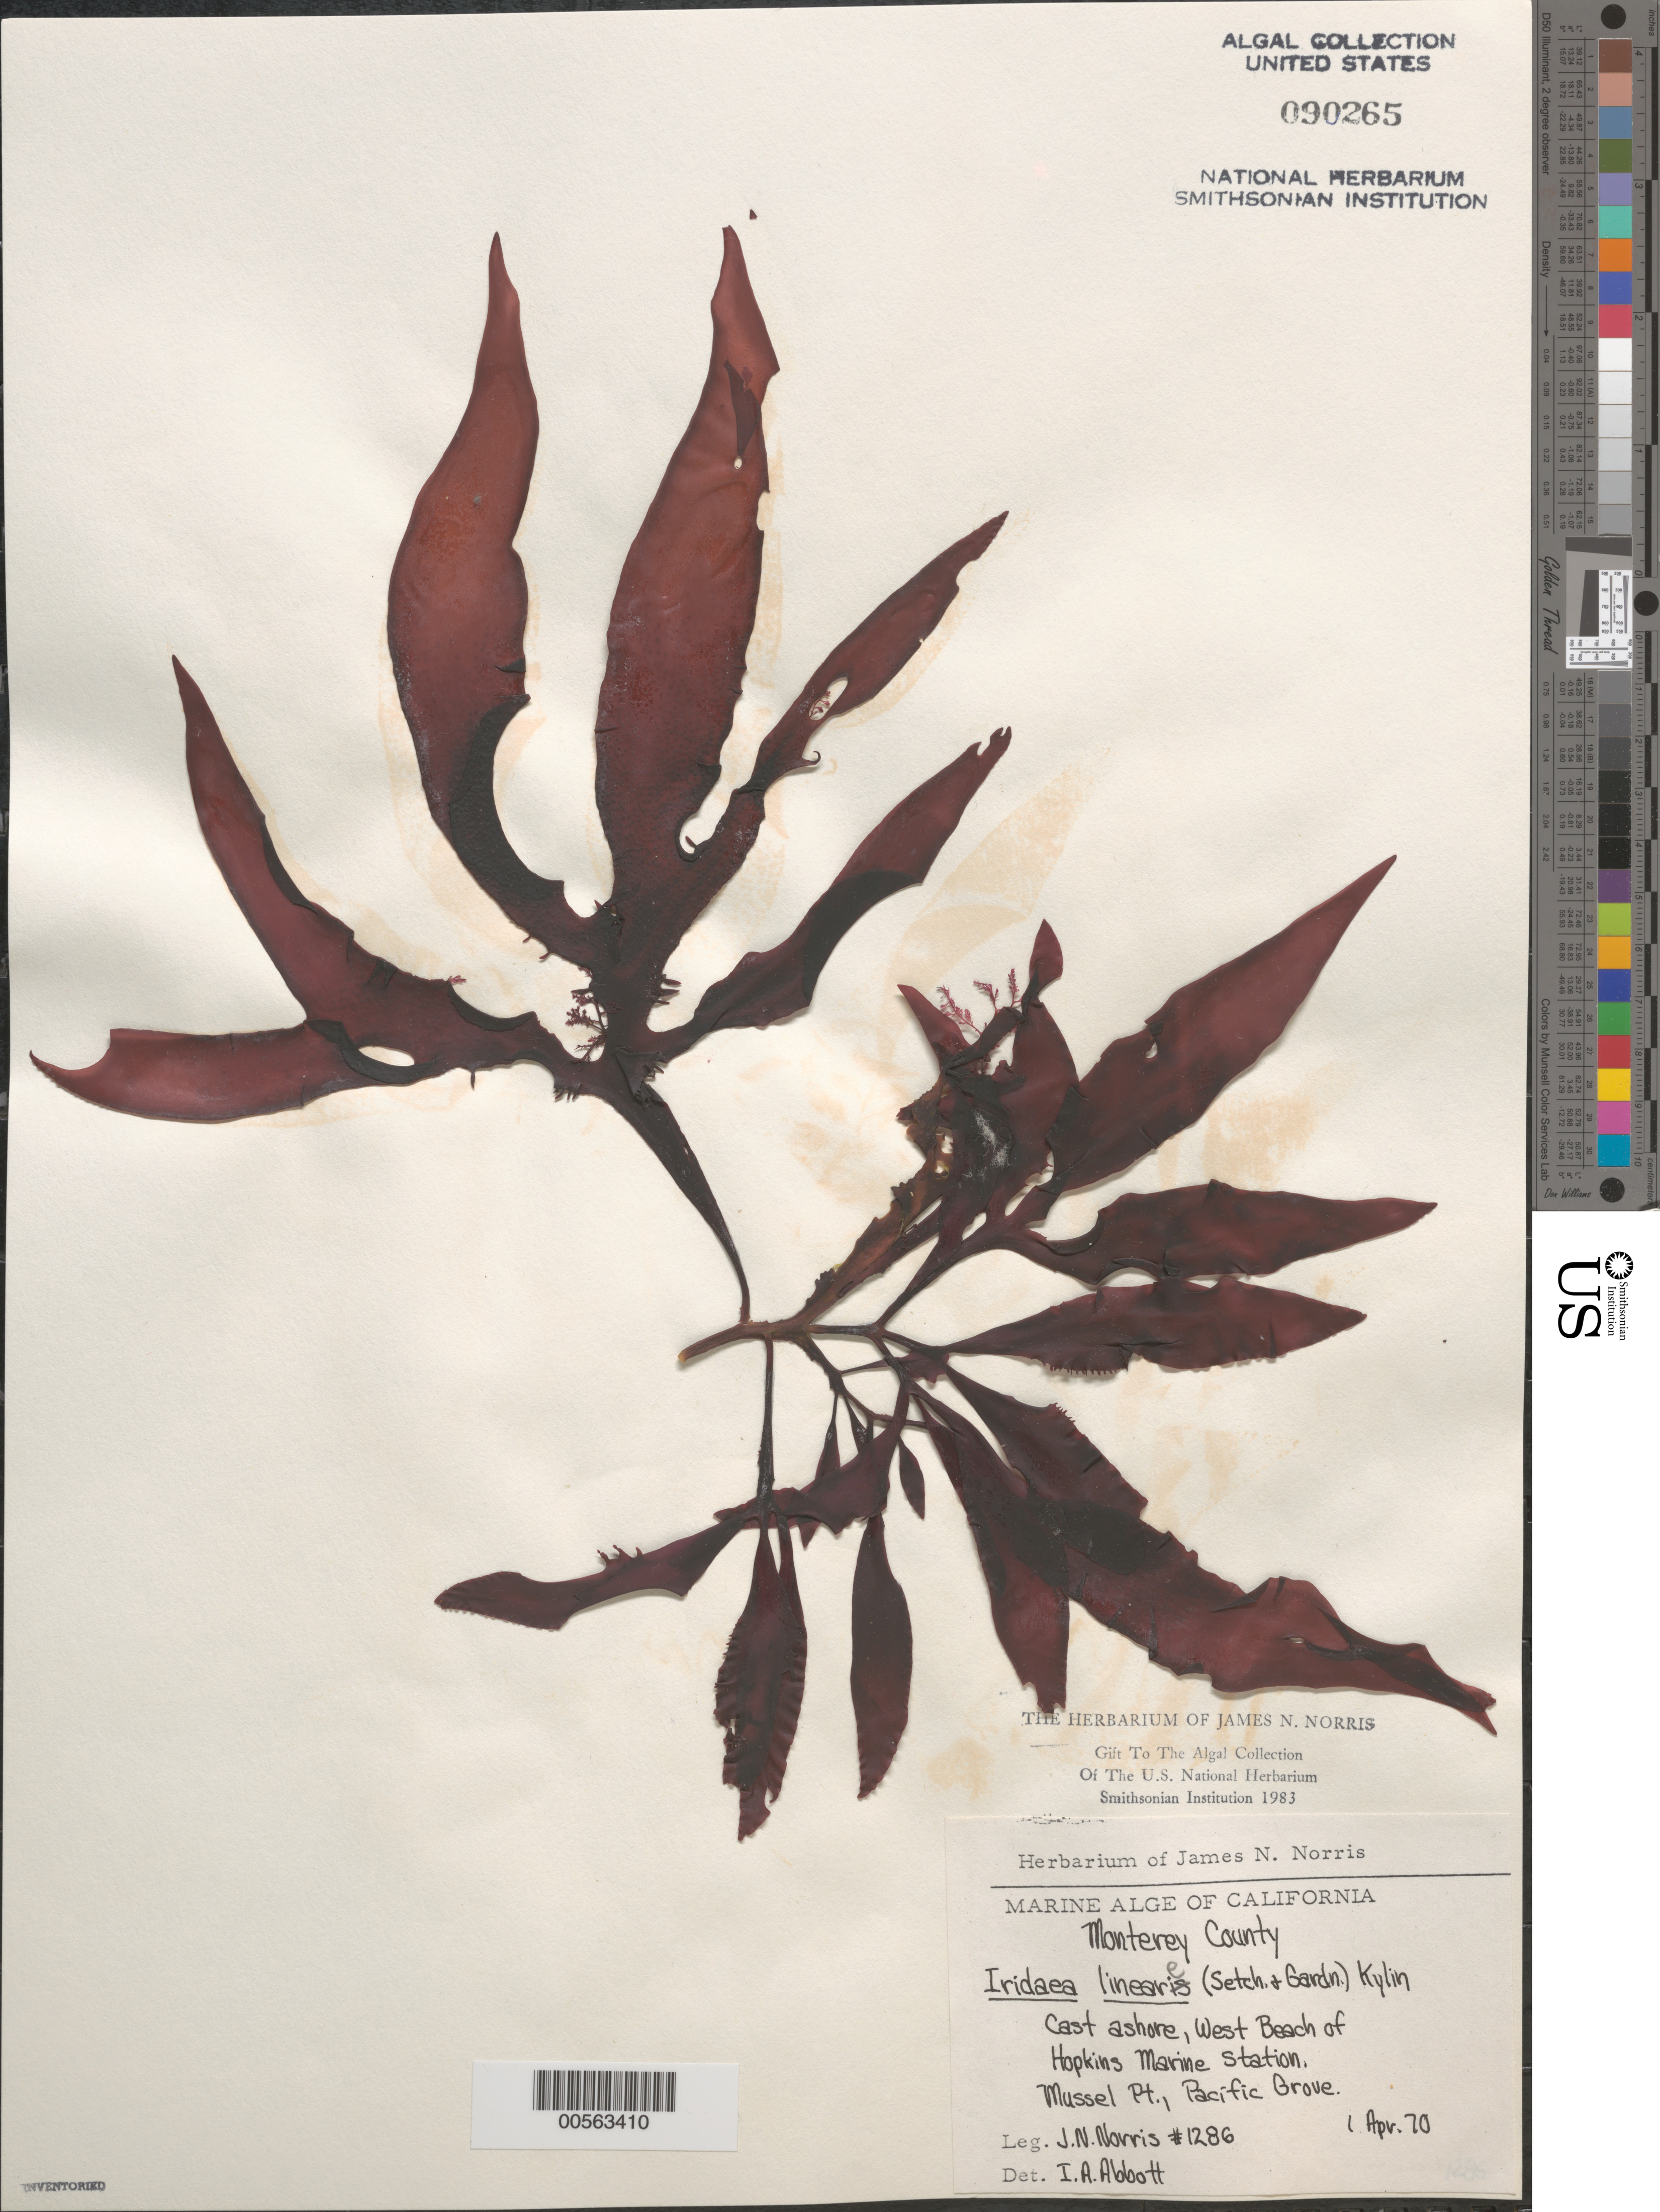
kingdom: Plantae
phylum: Rhodophyta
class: Florideophyceae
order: Gigartinales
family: Gigartinaceae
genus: Mazzaella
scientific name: Mazzaella linearis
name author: (Setchell & N.L. Gardner) Fredericq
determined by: Algae name updating Project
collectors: J. N. Norris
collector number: JN-1286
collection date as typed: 01 Apr 1970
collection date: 1970-04-01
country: United States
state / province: California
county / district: Monterey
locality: West beach, Hopkins Marine Station, Mussel Point, Pacific Grove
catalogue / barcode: US 90265